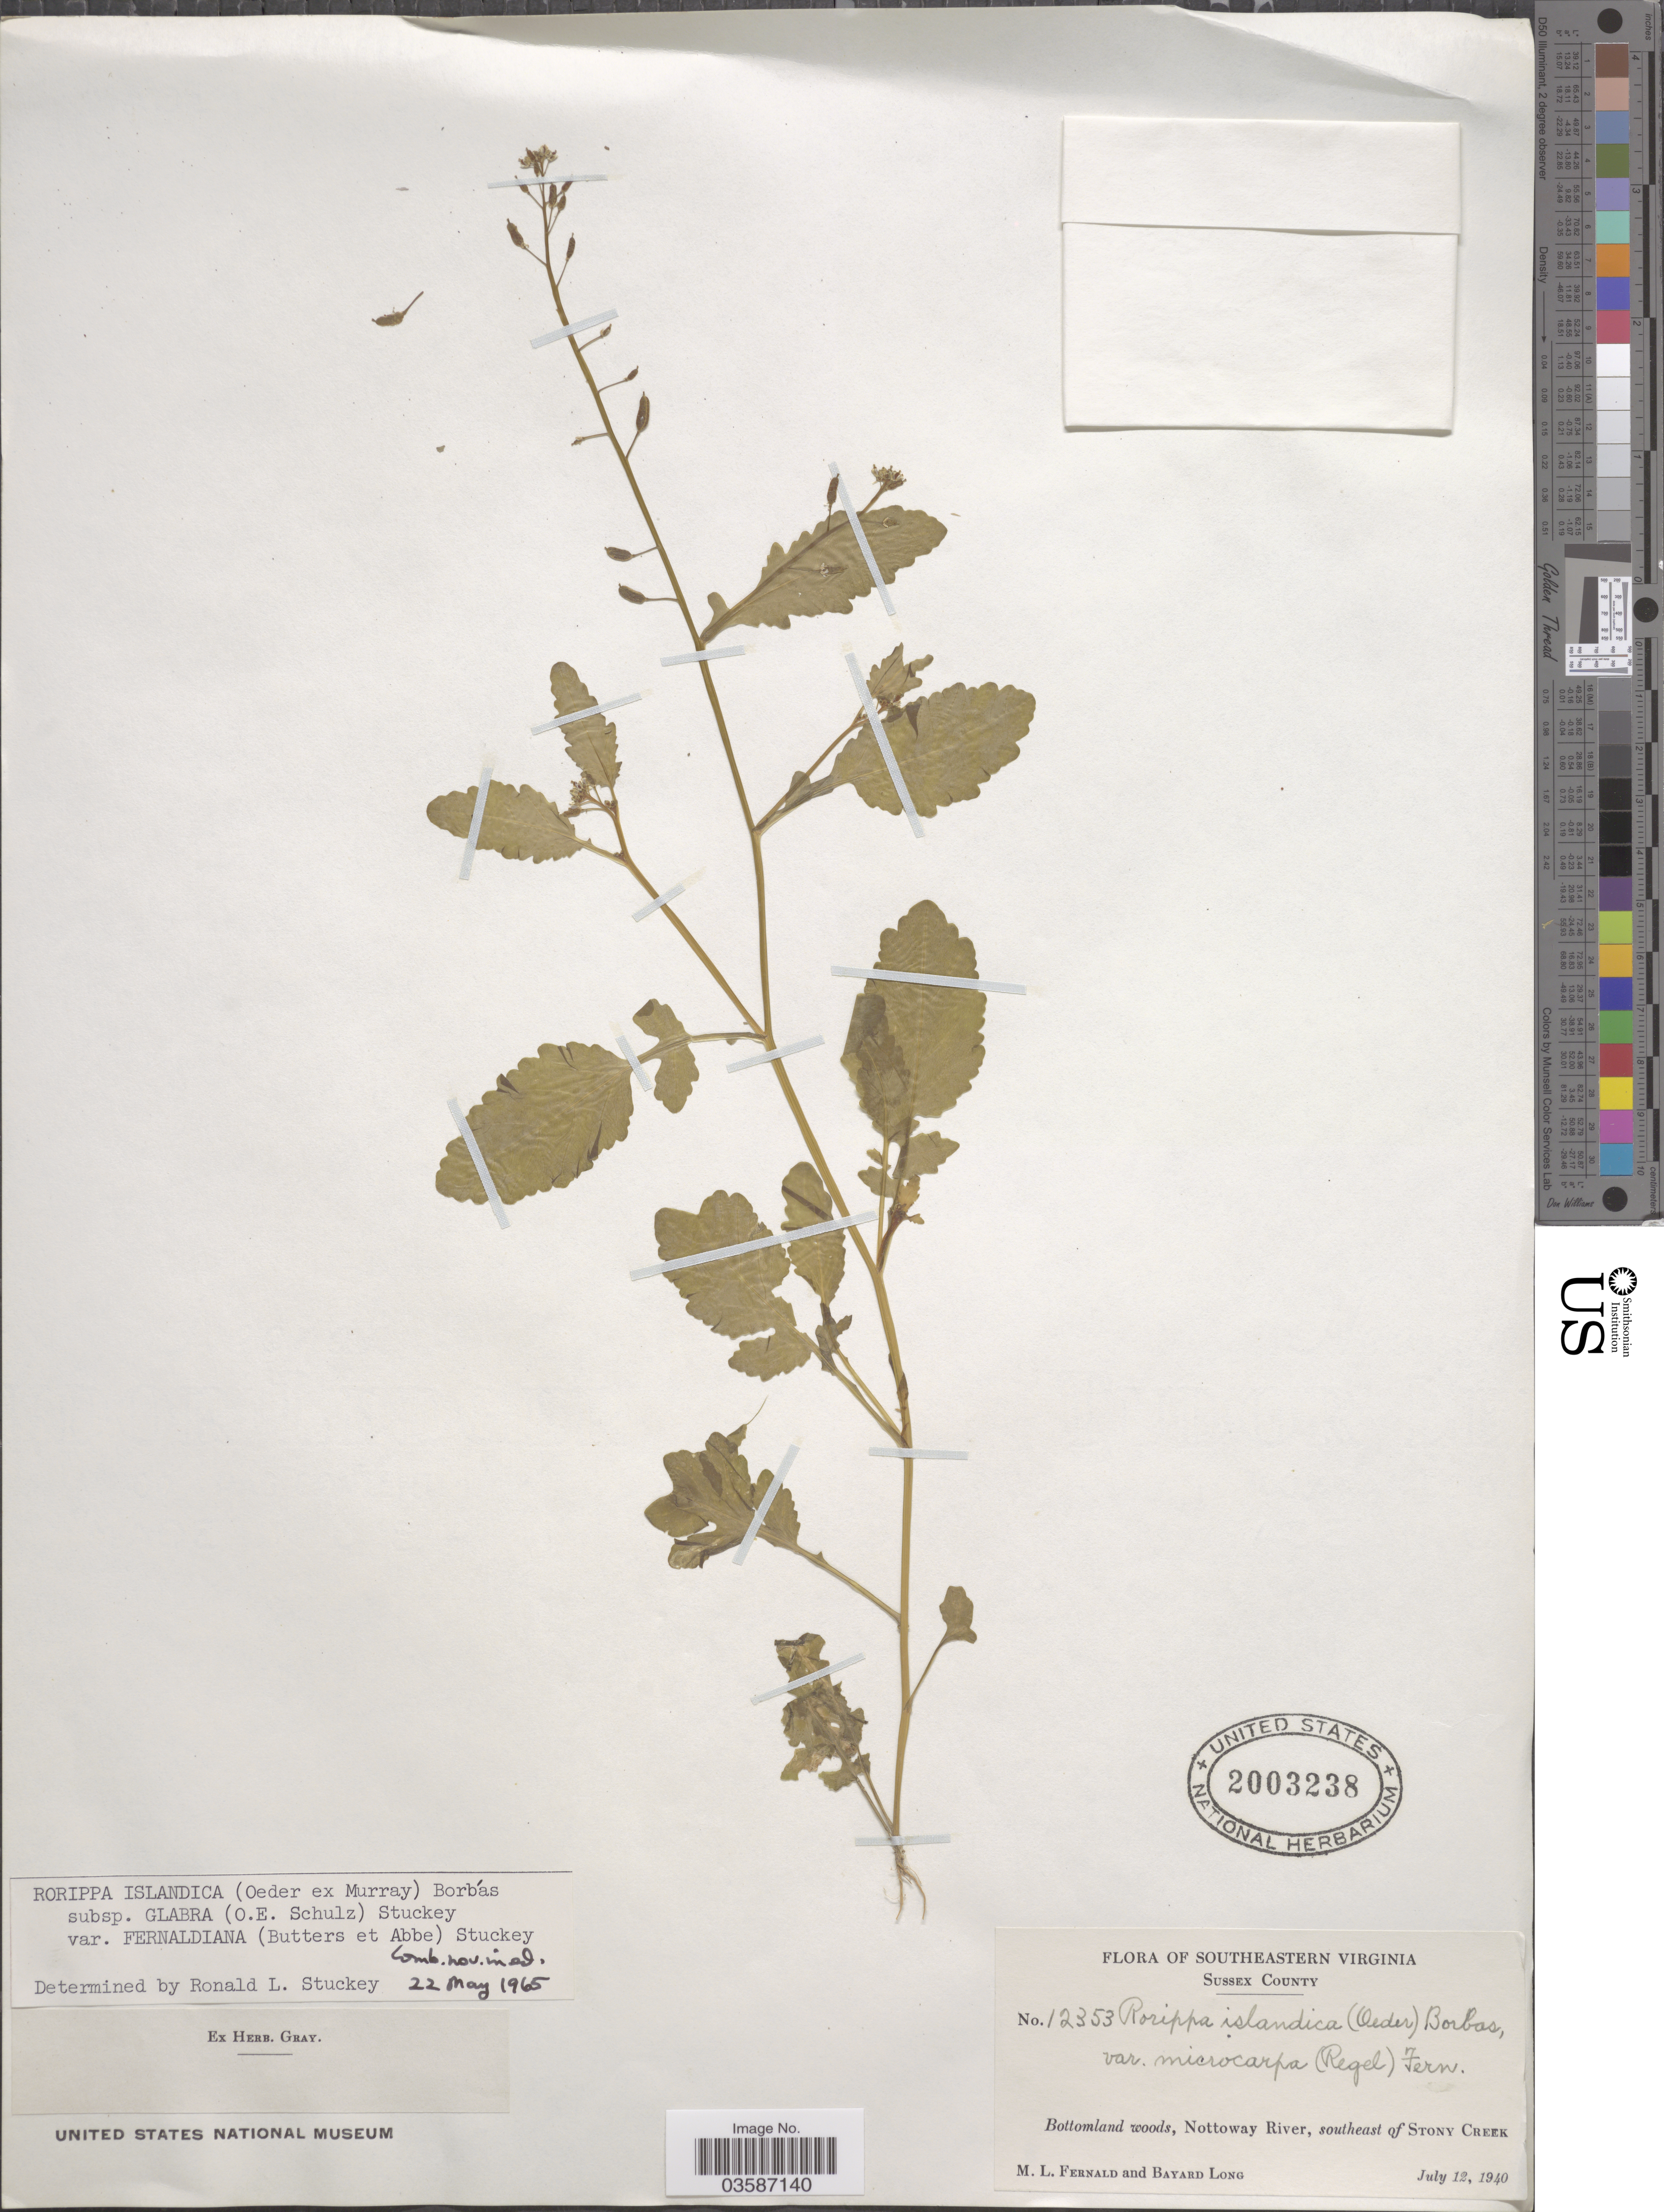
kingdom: Plantae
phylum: Tracheophyta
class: Magnoliopsida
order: Brassicales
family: Brassicaceae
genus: Rorippa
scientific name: Rorippa islandica var. fernaldiana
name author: Butters & Abbe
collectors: M. L. Fernald & B. Long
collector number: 12353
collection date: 1940-07-12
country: United States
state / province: Virginia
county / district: Sussex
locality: Southeastern Virginia. Sussex County. Nottoway River, southeast of Stony Creek.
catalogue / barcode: US 2003238